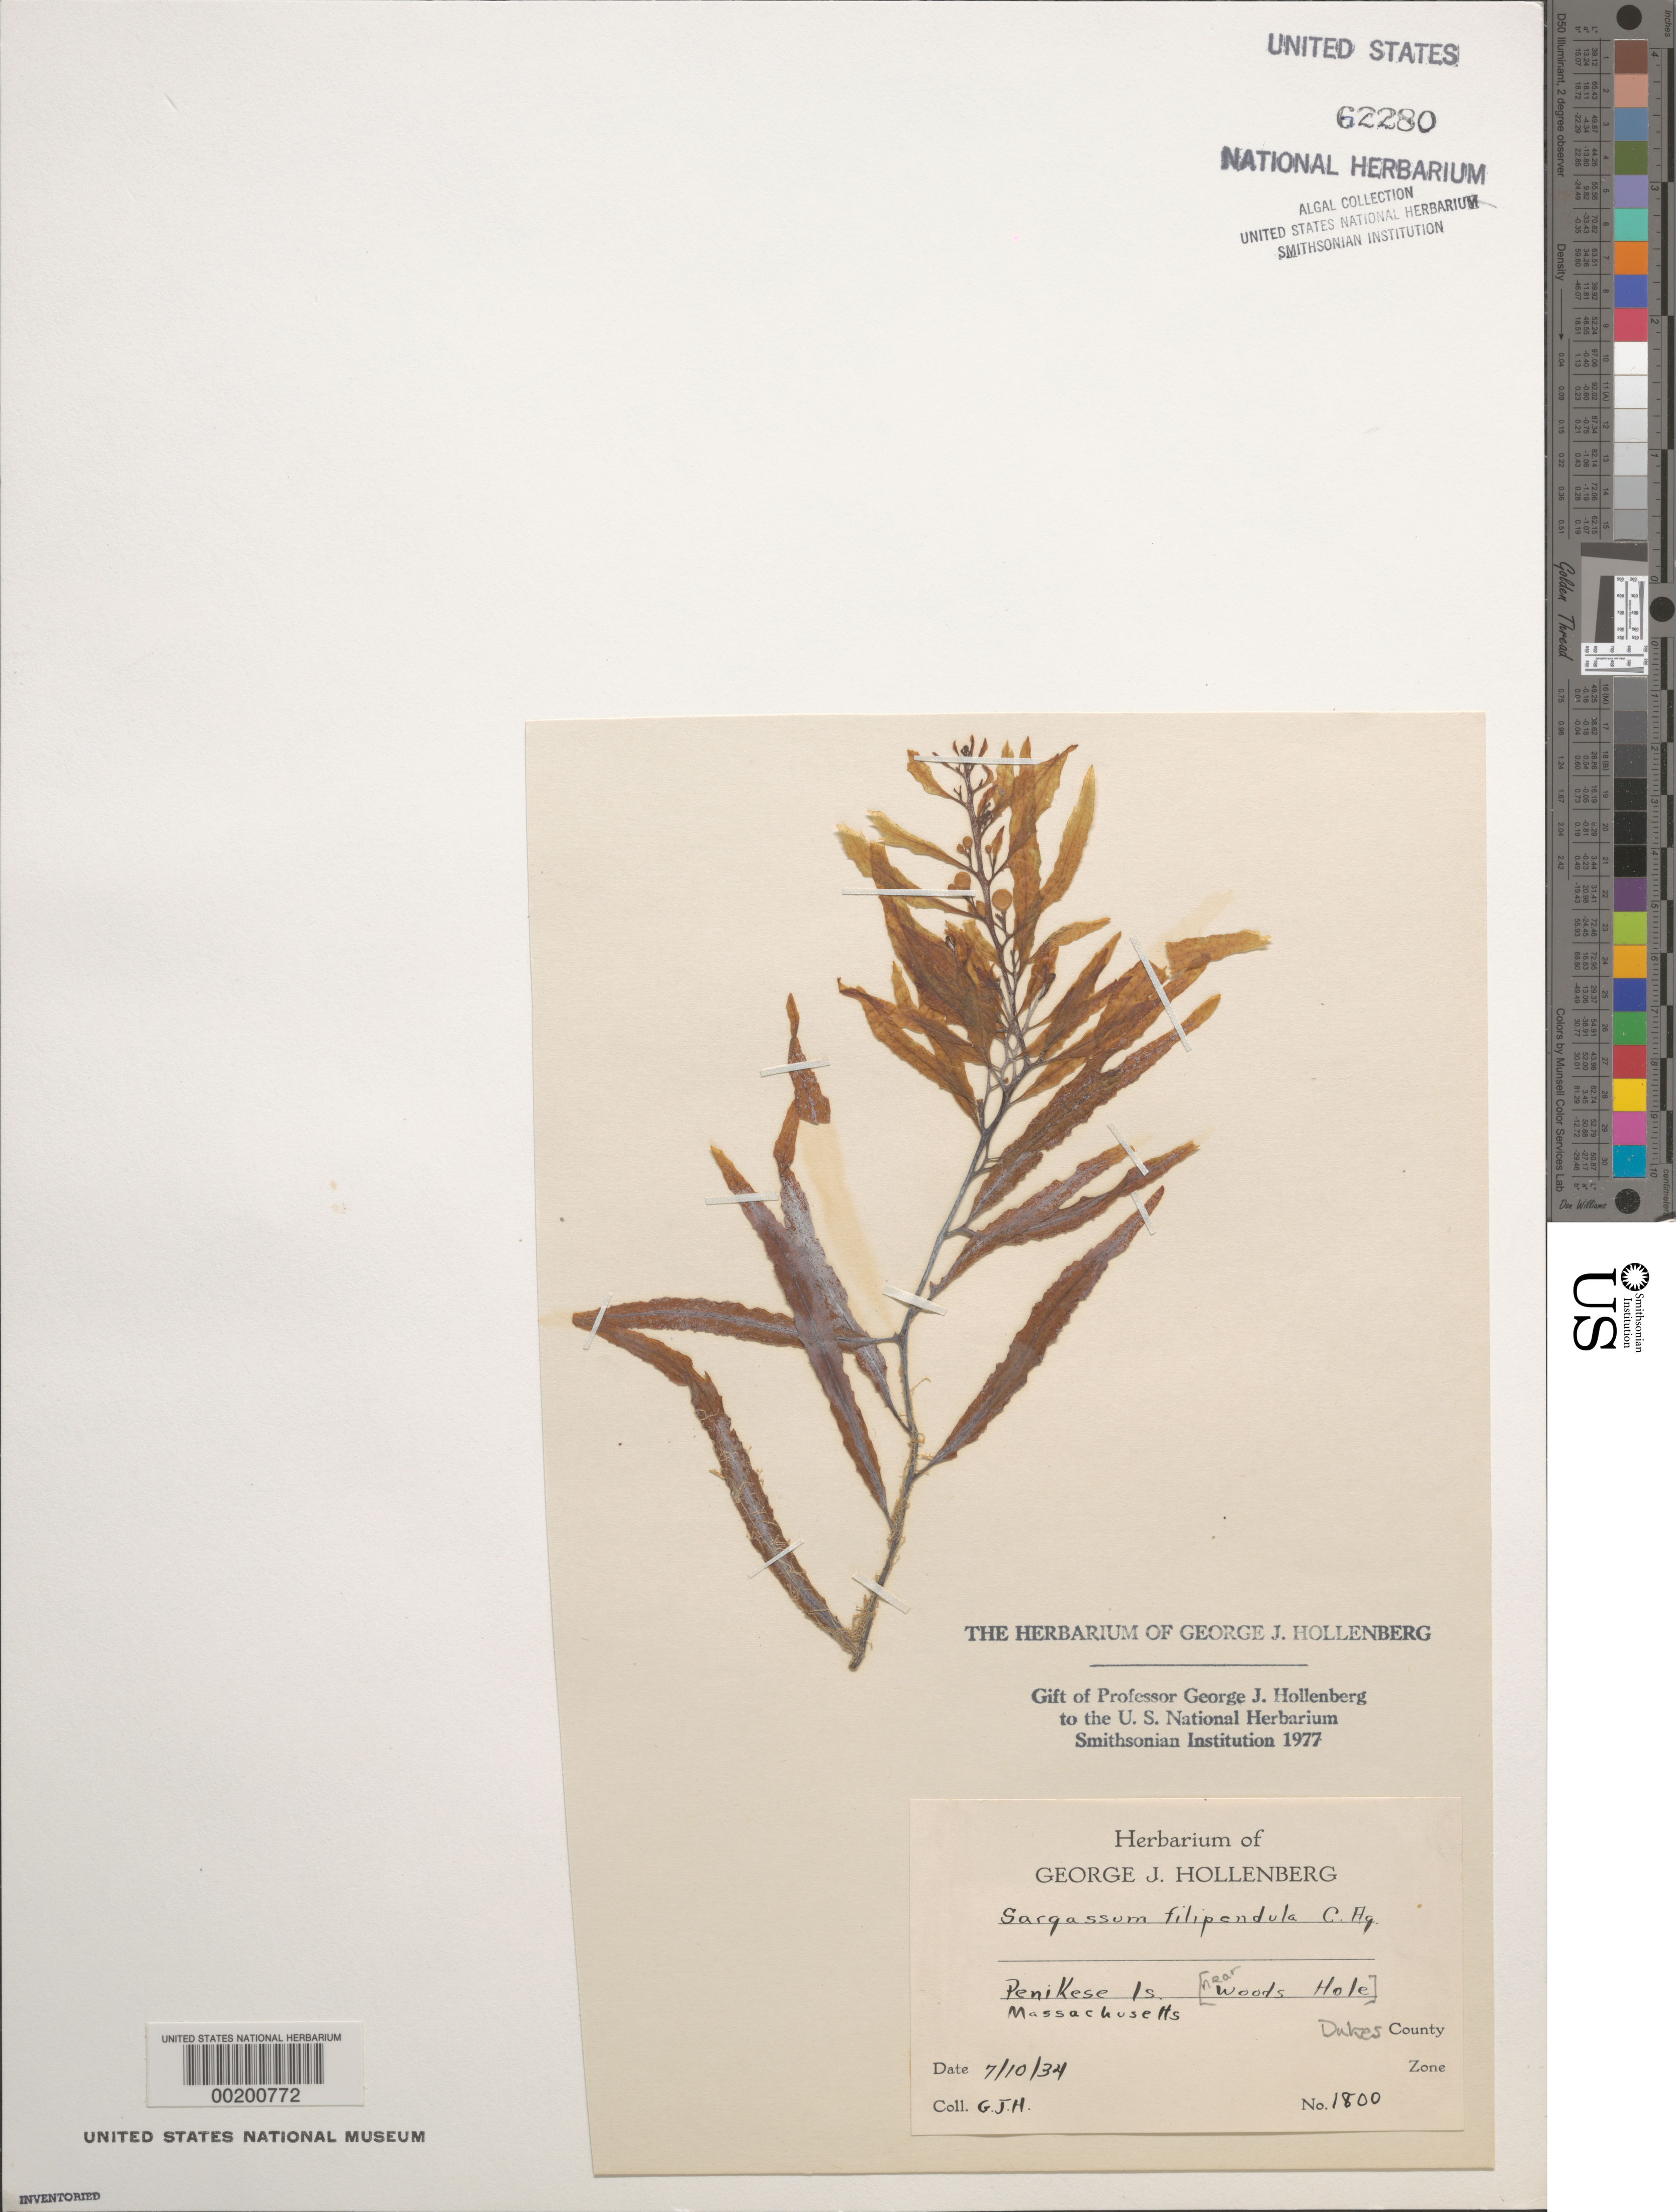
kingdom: Chromista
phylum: Ochrophyta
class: Phaeophyceae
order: Fucales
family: Sargassaceae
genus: Sargassum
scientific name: Sargassum filipendula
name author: C. Agardh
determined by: Hollenberg, George J.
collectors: G. Hollenberg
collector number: GJH 1800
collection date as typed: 10 Jul 1934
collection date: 1934-07-10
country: United States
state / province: Massachusetts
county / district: Dukes County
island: Penikese Island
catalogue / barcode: US 62280